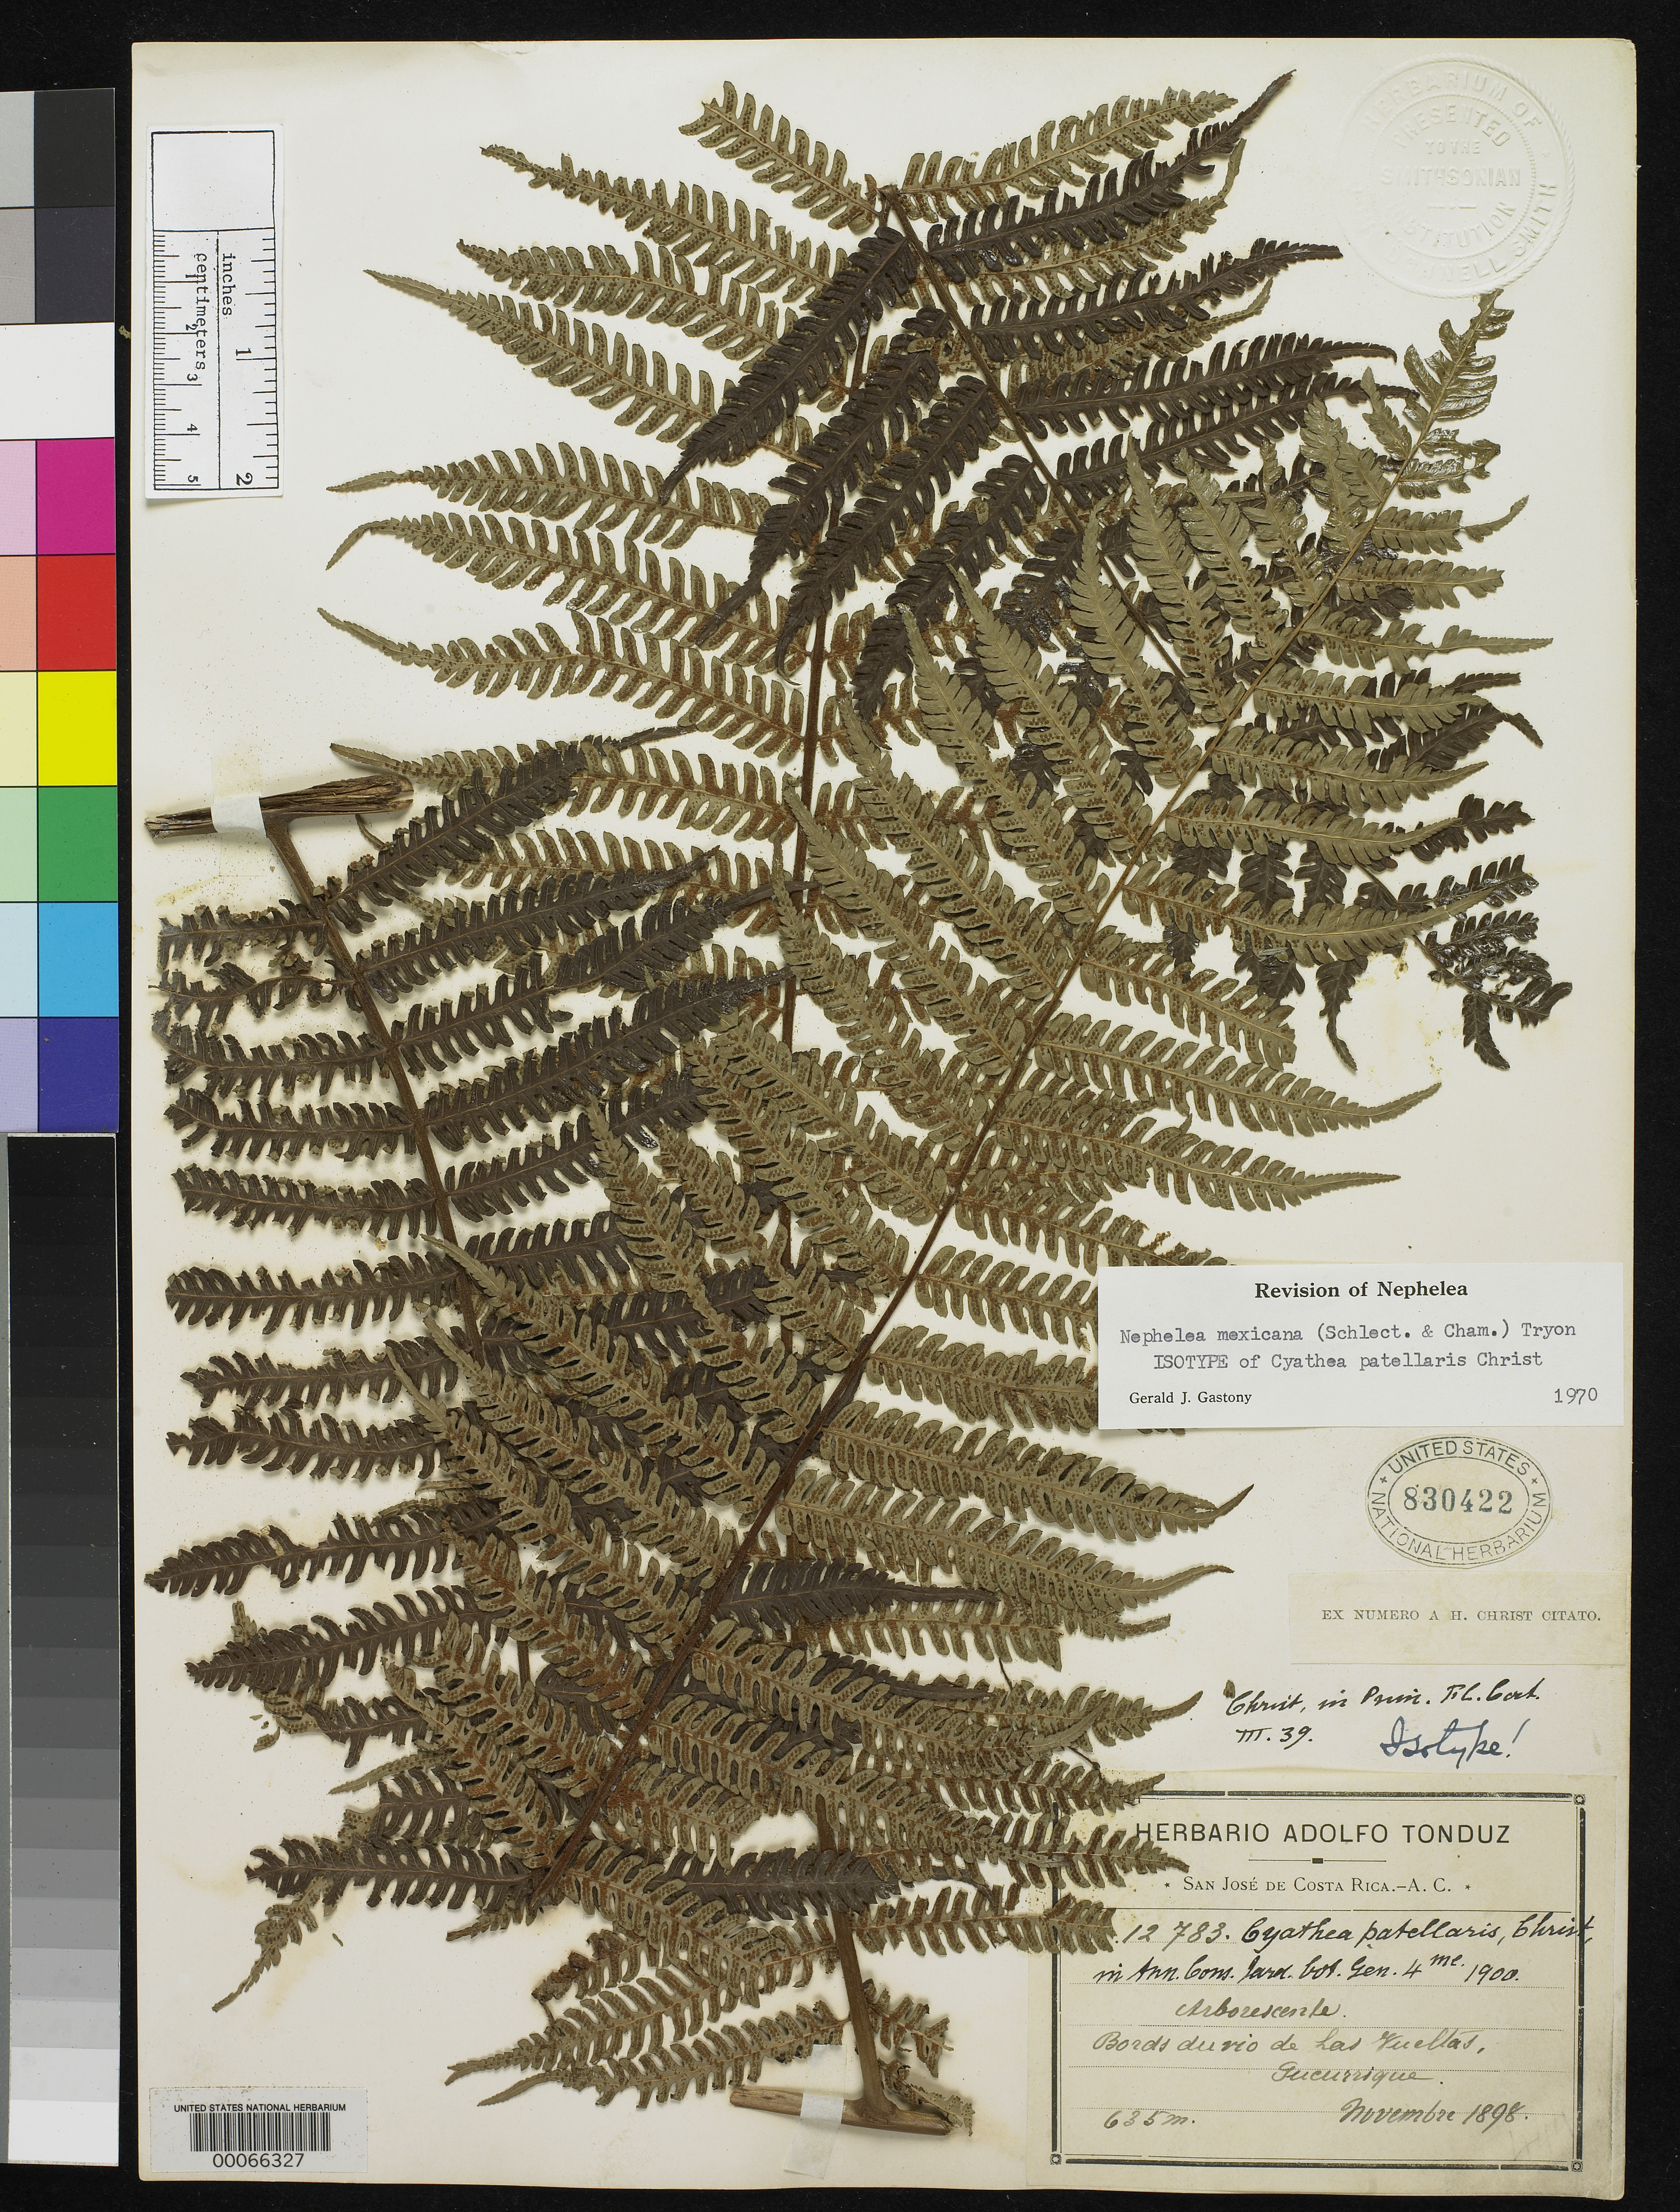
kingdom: Plantae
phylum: Tracheophyta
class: Polypodiopsida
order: Cyatheales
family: Cyatheaceae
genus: Cyathea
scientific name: Cyathea patellaris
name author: Christ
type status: Isotype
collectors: A. Tonduz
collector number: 12783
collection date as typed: Nov 1898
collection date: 1898-11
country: Costa Rica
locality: Bords de Rio de Las Vueltas, Tucurrique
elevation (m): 635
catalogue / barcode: US 830422